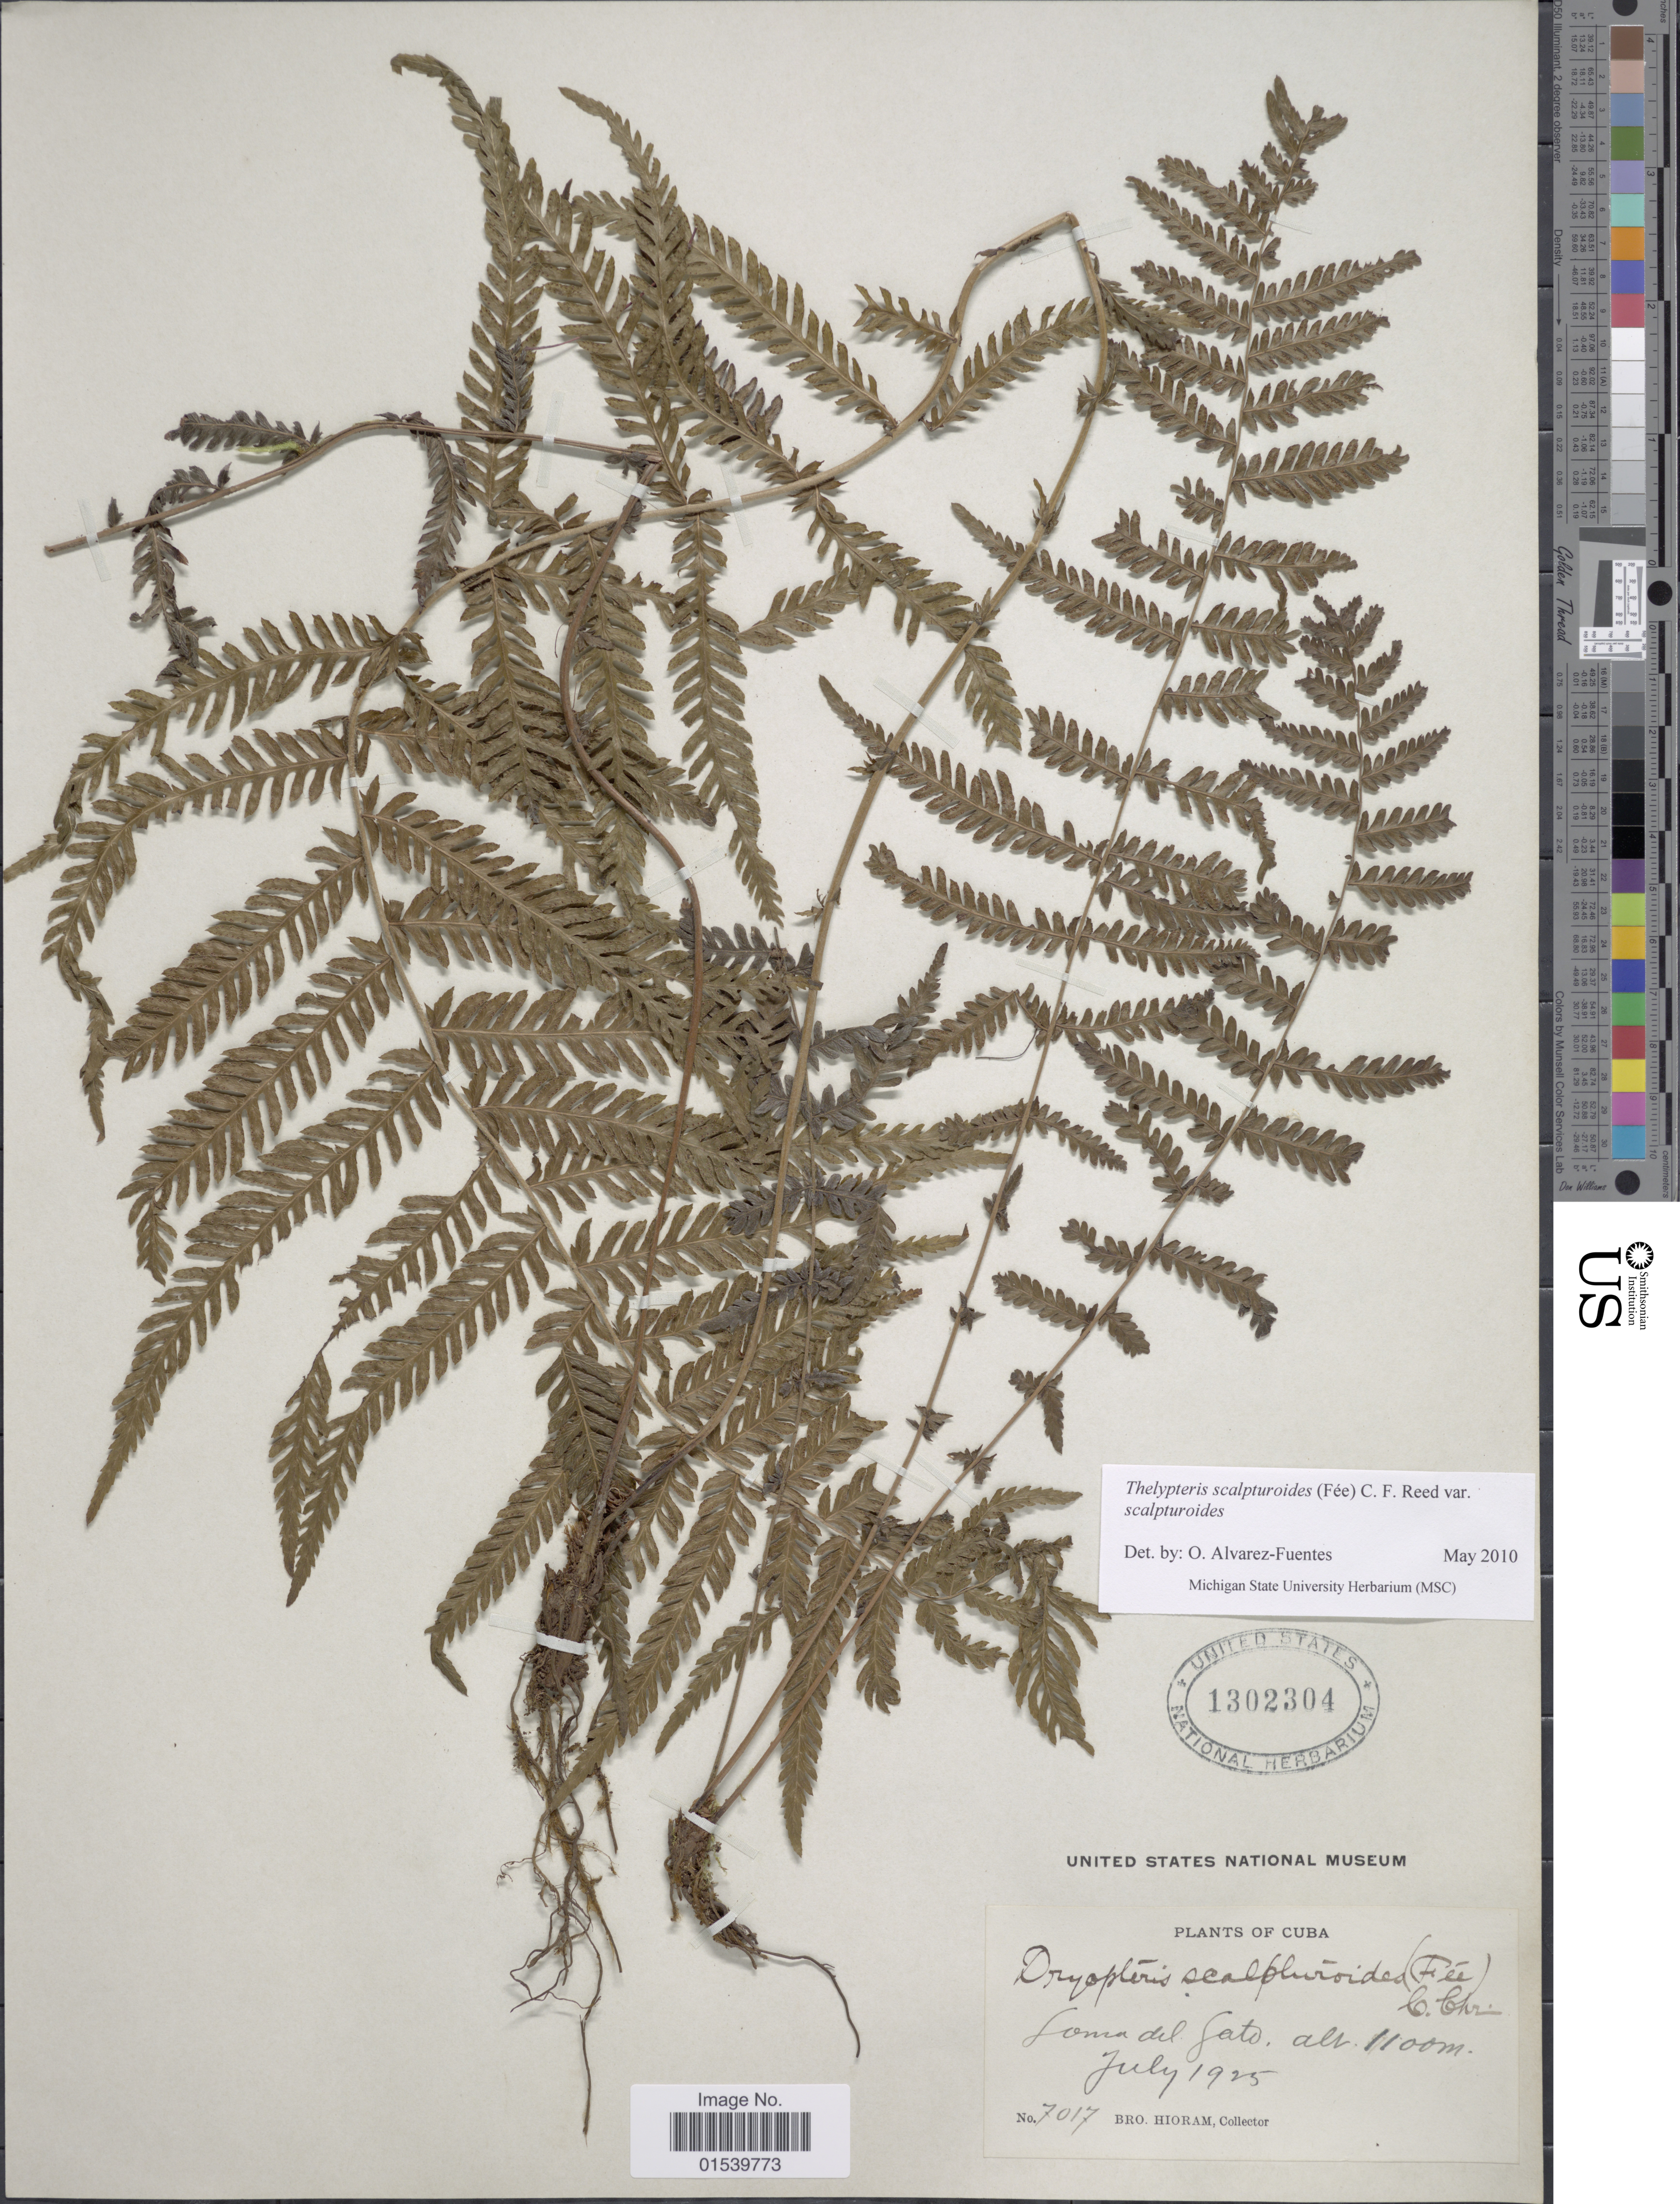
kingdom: Plantae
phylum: Tracheophyta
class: Polypodiopsida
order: Polypodiales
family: Thelypteridaceae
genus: Amauropelta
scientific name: Amauropelta scalpturoides (Fée) comb. nov., ined 2015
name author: (Fée)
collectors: Bro. Hioram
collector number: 7017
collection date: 1925-07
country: Cuba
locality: Loma del Gato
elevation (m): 1100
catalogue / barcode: US 1302304